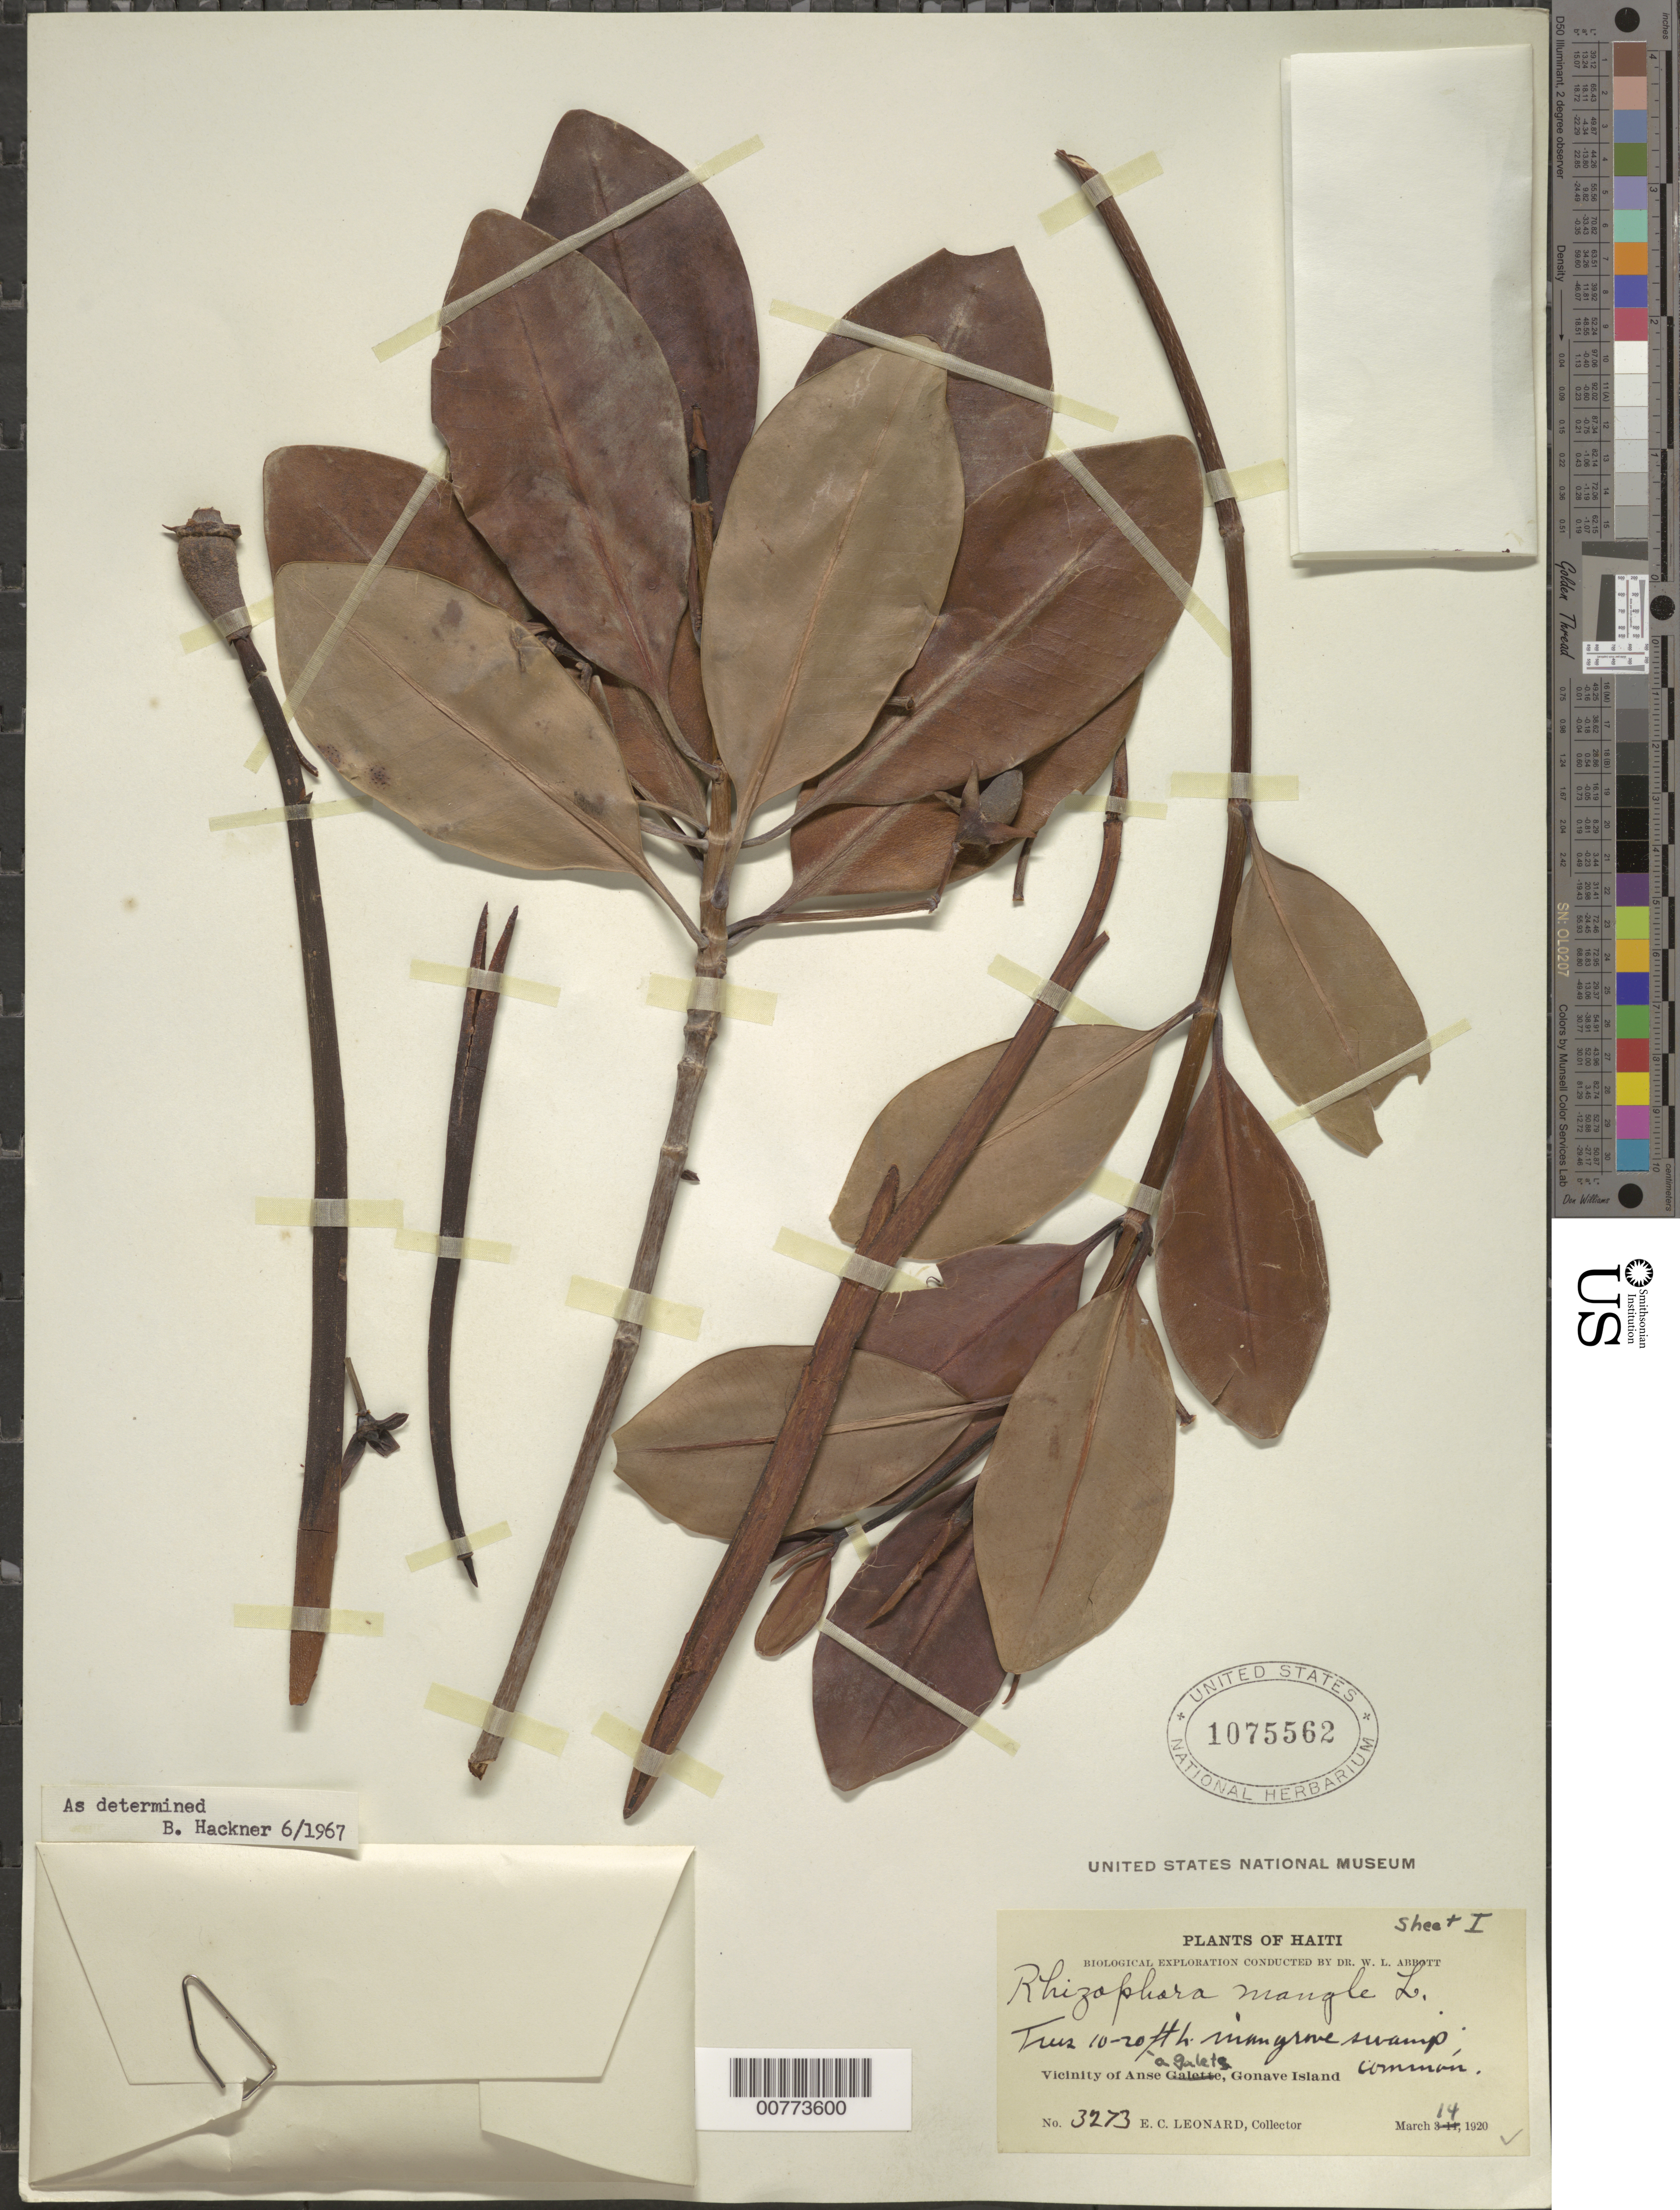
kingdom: Plantae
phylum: Tracheophyta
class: Magnoliopsida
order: Malpighiales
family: Rhizophoraceae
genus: Rhizophora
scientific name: Rhizophora mangle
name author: L.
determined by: Hackner, B.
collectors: E. C. Leonard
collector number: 3273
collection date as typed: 14 May 1920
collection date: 1920-05-14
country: Haiti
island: Hispaniola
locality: Gonave Island, vicinity of Anse à galets.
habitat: Mangrove swamp.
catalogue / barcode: US 1075562